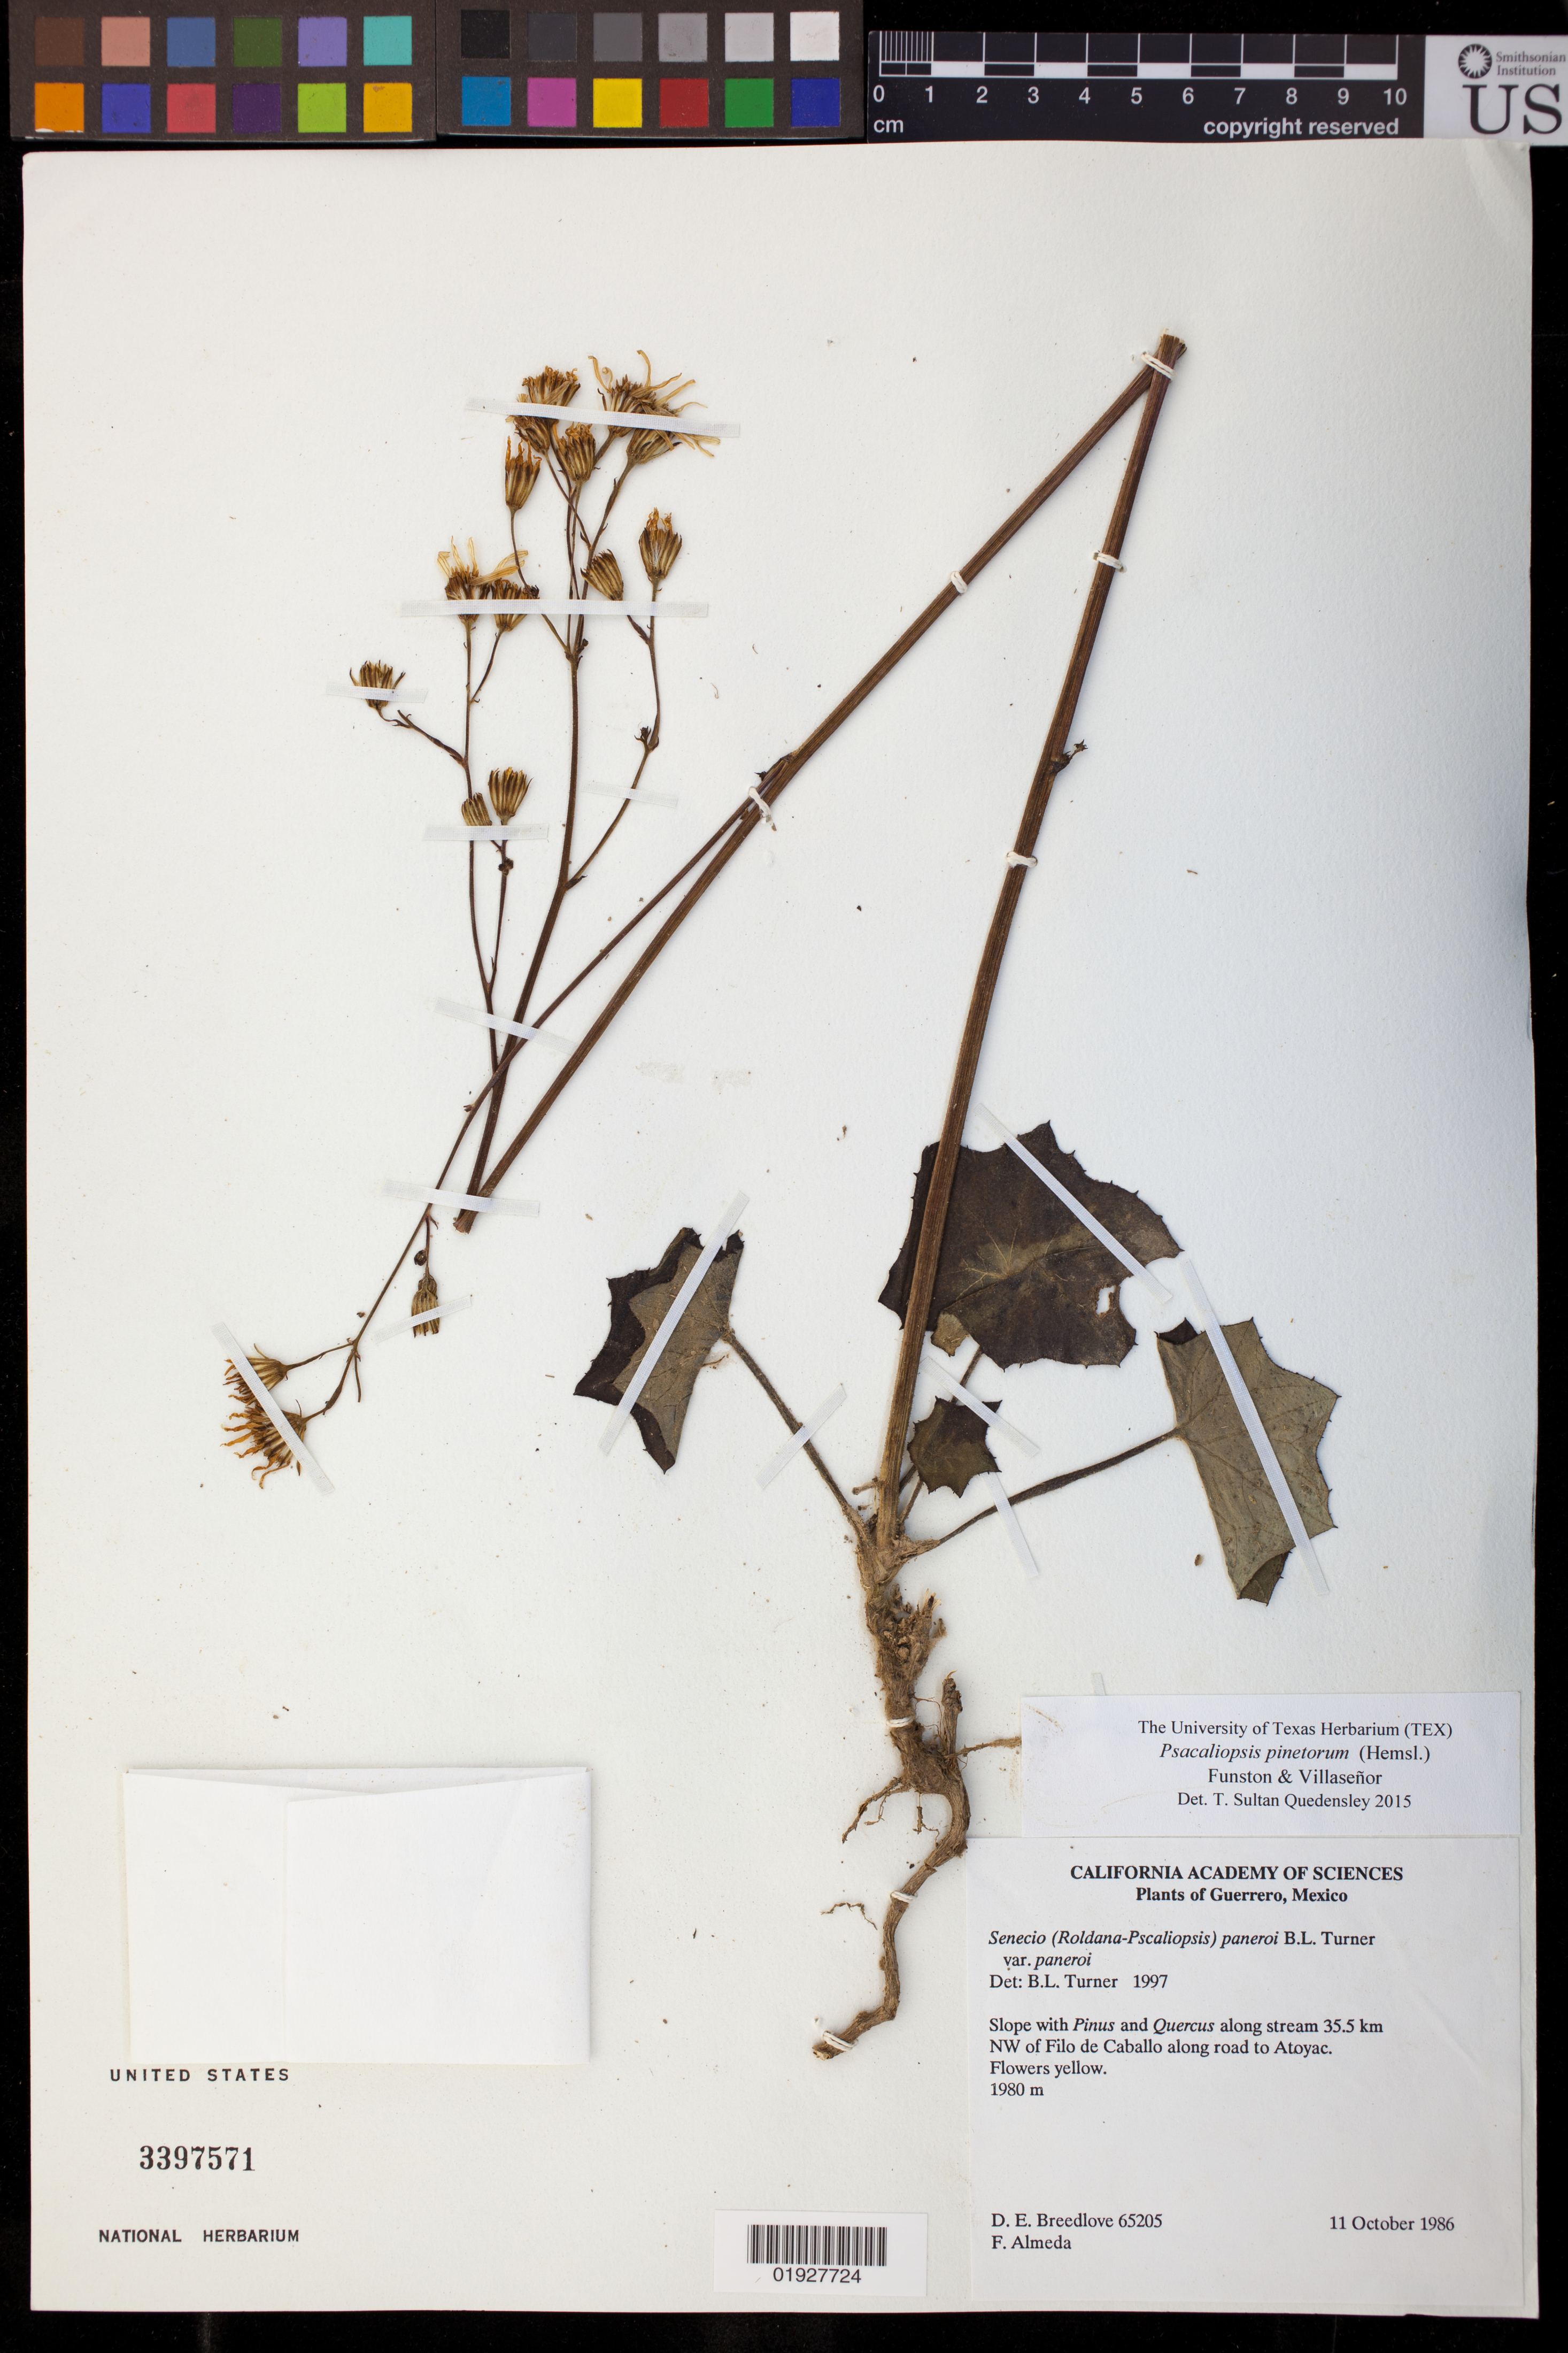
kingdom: Plantae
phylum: Tracheophyta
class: Magnoliopsida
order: Asterales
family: Asteraceae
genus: Psacalium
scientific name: Psacalium pinetorum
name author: (Standl. & Steyerm.) Cuatrec.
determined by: Quedensley, Taylor S., (UNITED STATES)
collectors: D. E. Breedlove & F. Almeda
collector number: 65205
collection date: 1986-10-11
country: Mexico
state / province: Guerrero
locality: Along stream 35.5 km NW of Filo de Caballo along road to Atoyac.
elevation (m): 1980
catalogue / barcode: US 3397571